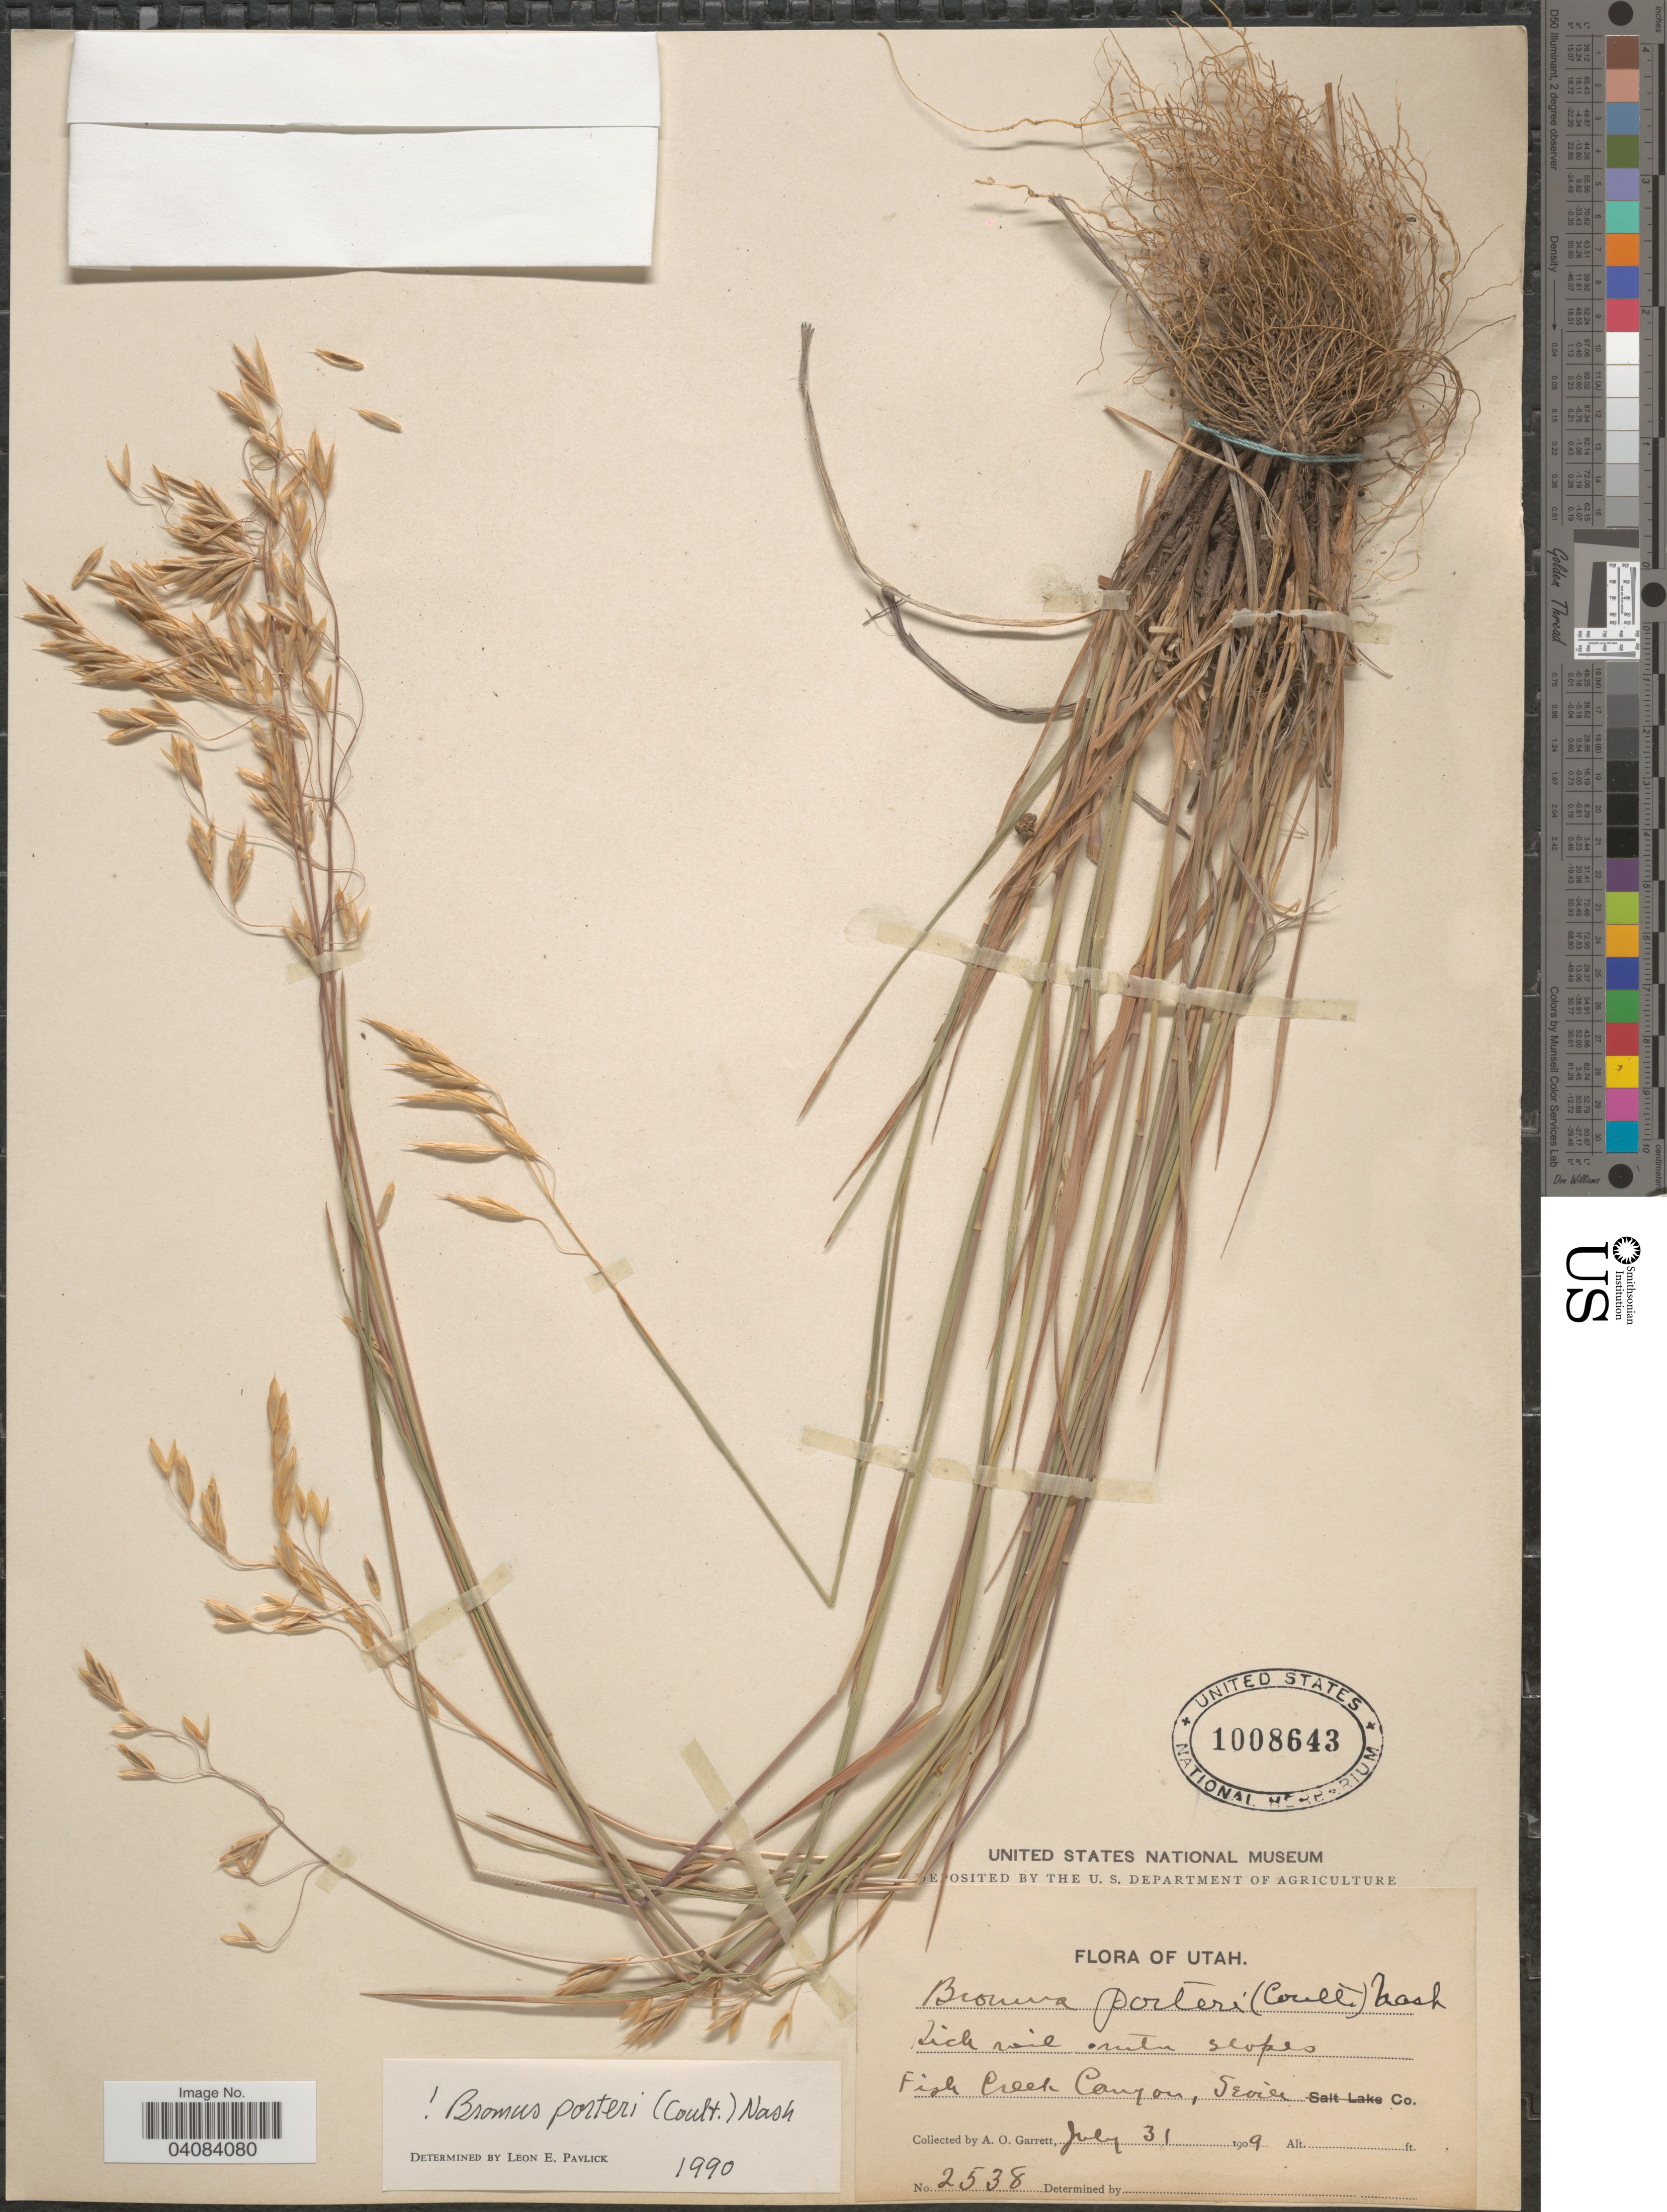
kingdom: Plantae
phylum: Tracheophyta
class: Liliopsida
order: Poales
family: Poaceae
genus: Bromus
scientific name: Bromus porteri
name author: (J.M. Coult.) Nash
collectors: A. O. Garrett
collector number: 2538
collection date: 1909-07-31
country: United States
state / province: Utah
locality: Rich soil mtn slopes. Fish Creek Canyon, Sevier Co.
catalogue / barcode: US 1008643